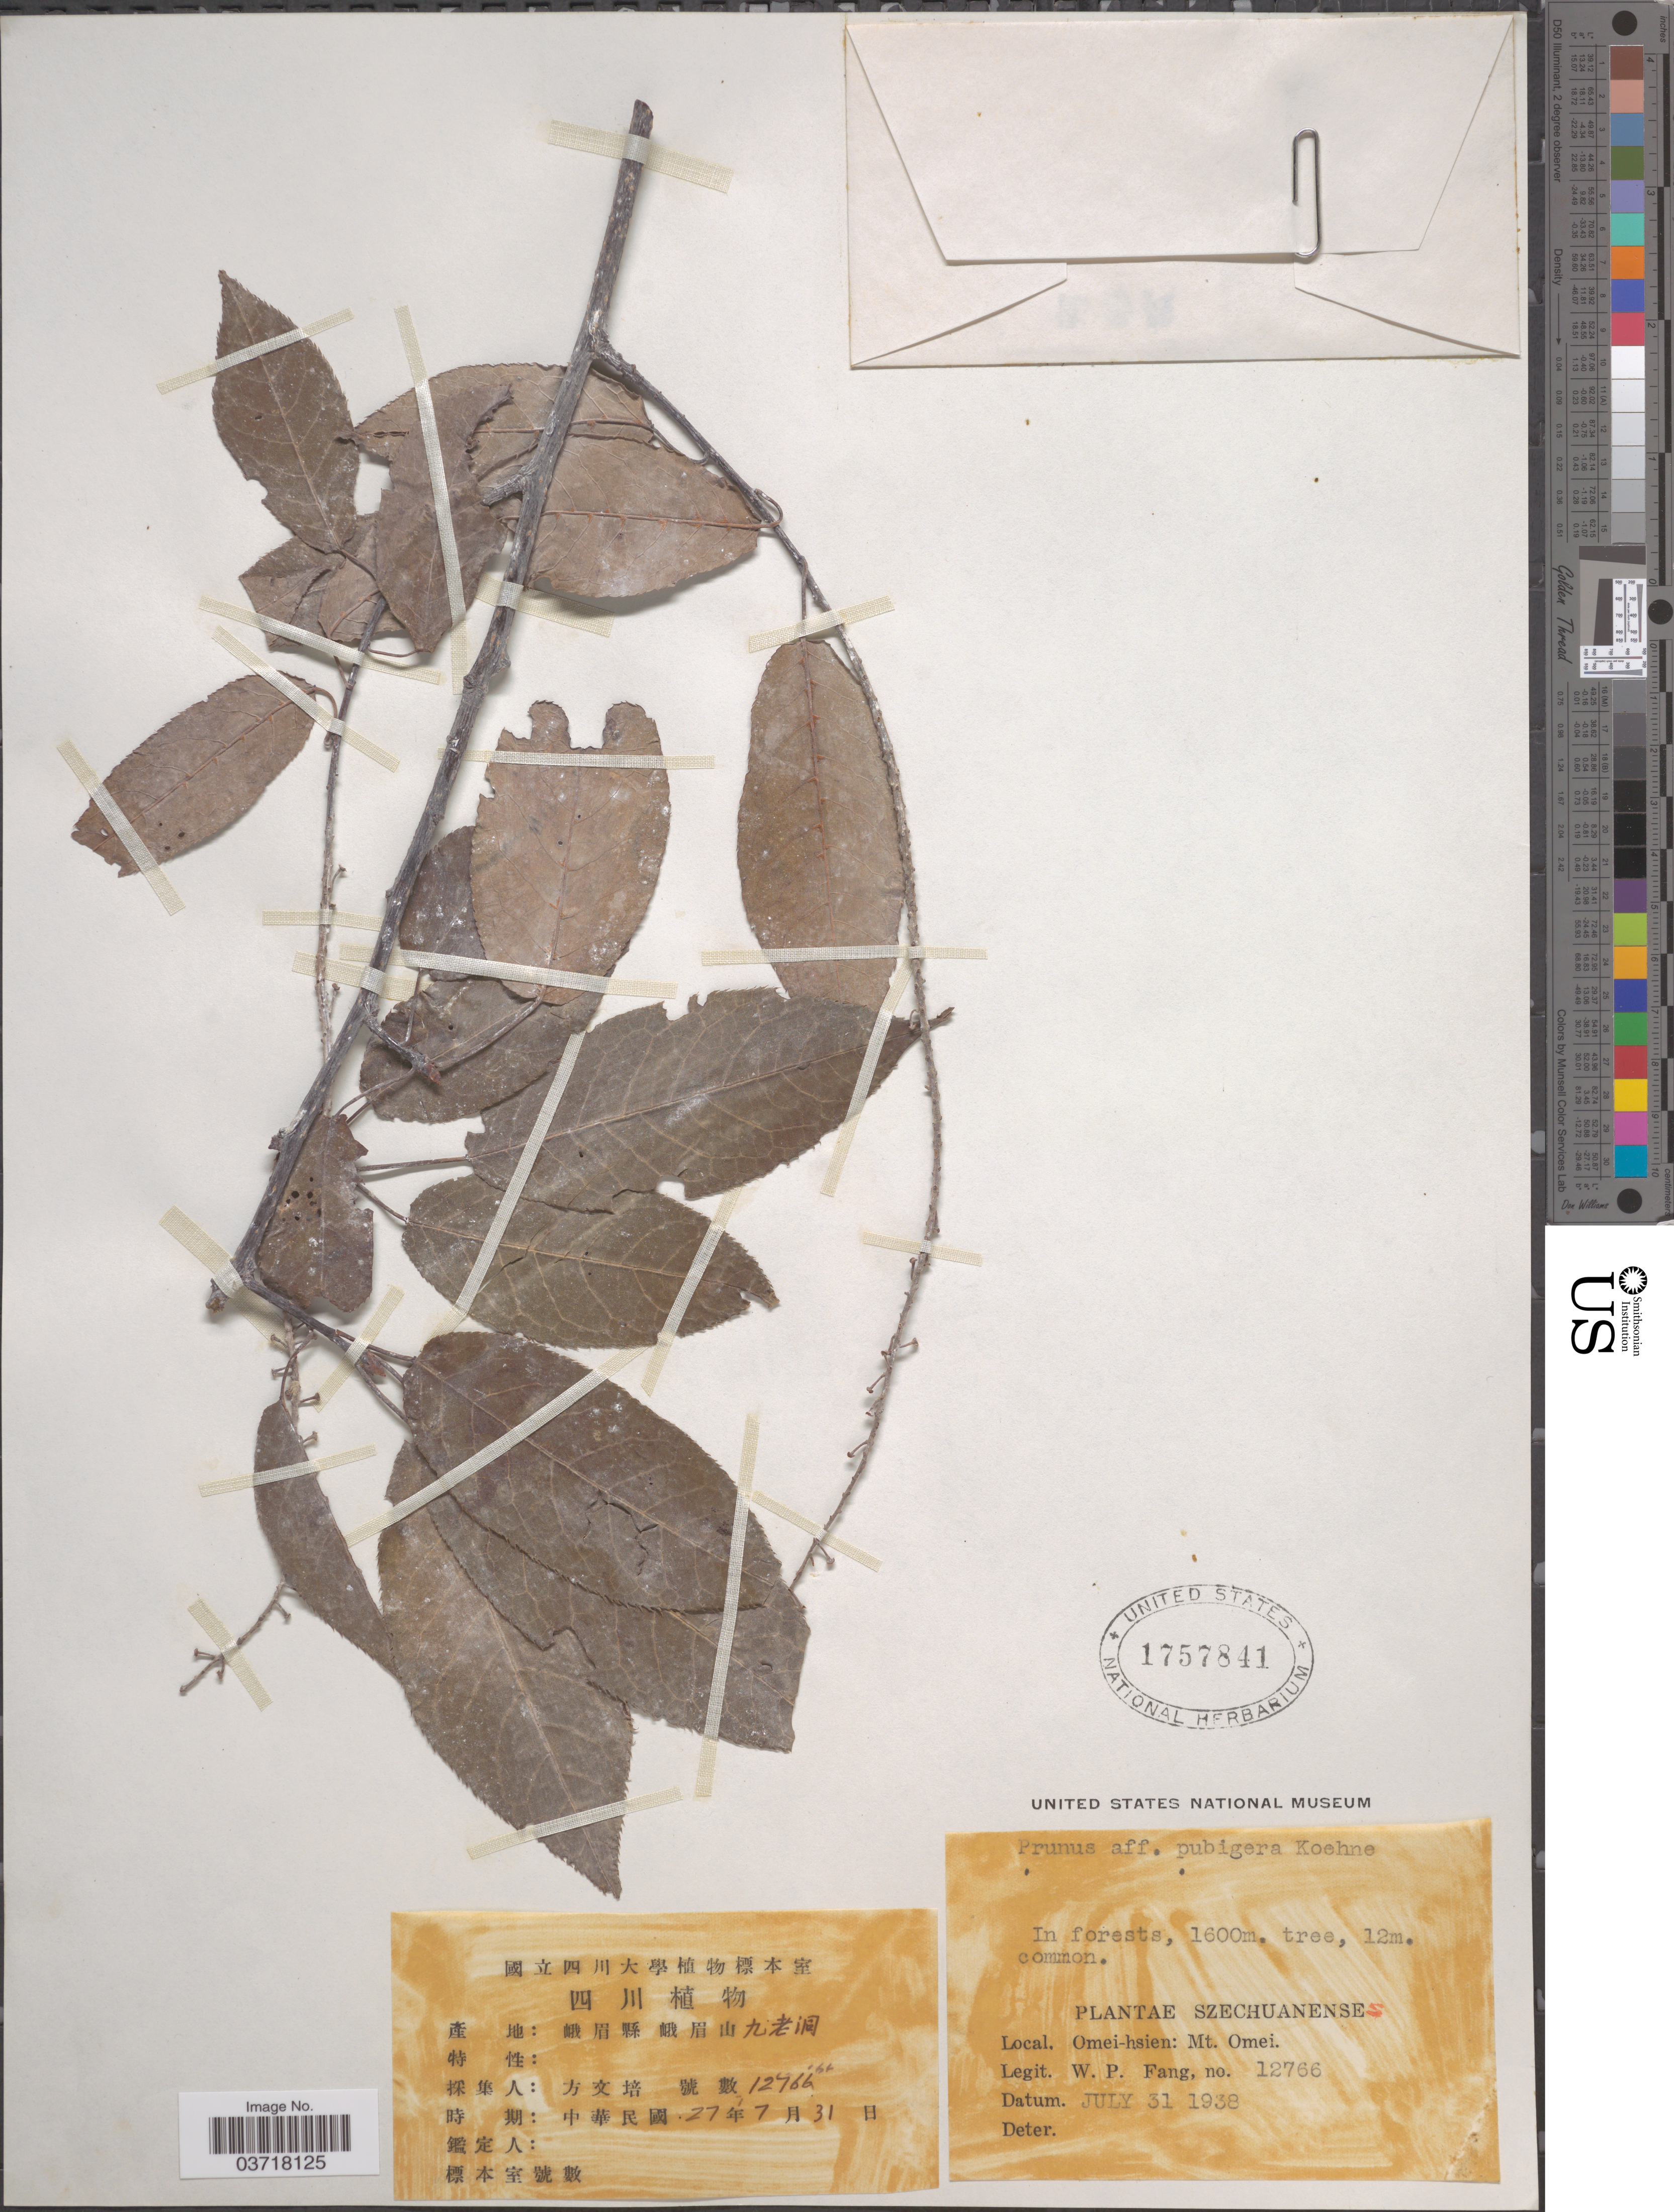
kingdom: Plantae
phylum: Tracheophyta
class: Magnoliopsida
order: Rosales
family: Rosaceae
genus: Prunus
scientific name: Prunus pubigera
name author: (C.K. Schneid.) Koehne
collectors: W. P. Fang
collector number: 12766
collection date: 1938-07-31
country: China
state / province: Sichuan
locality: Szechuanense. Omei-hsien: Mt. Omei.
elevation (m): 1600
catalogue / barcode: US 1757841